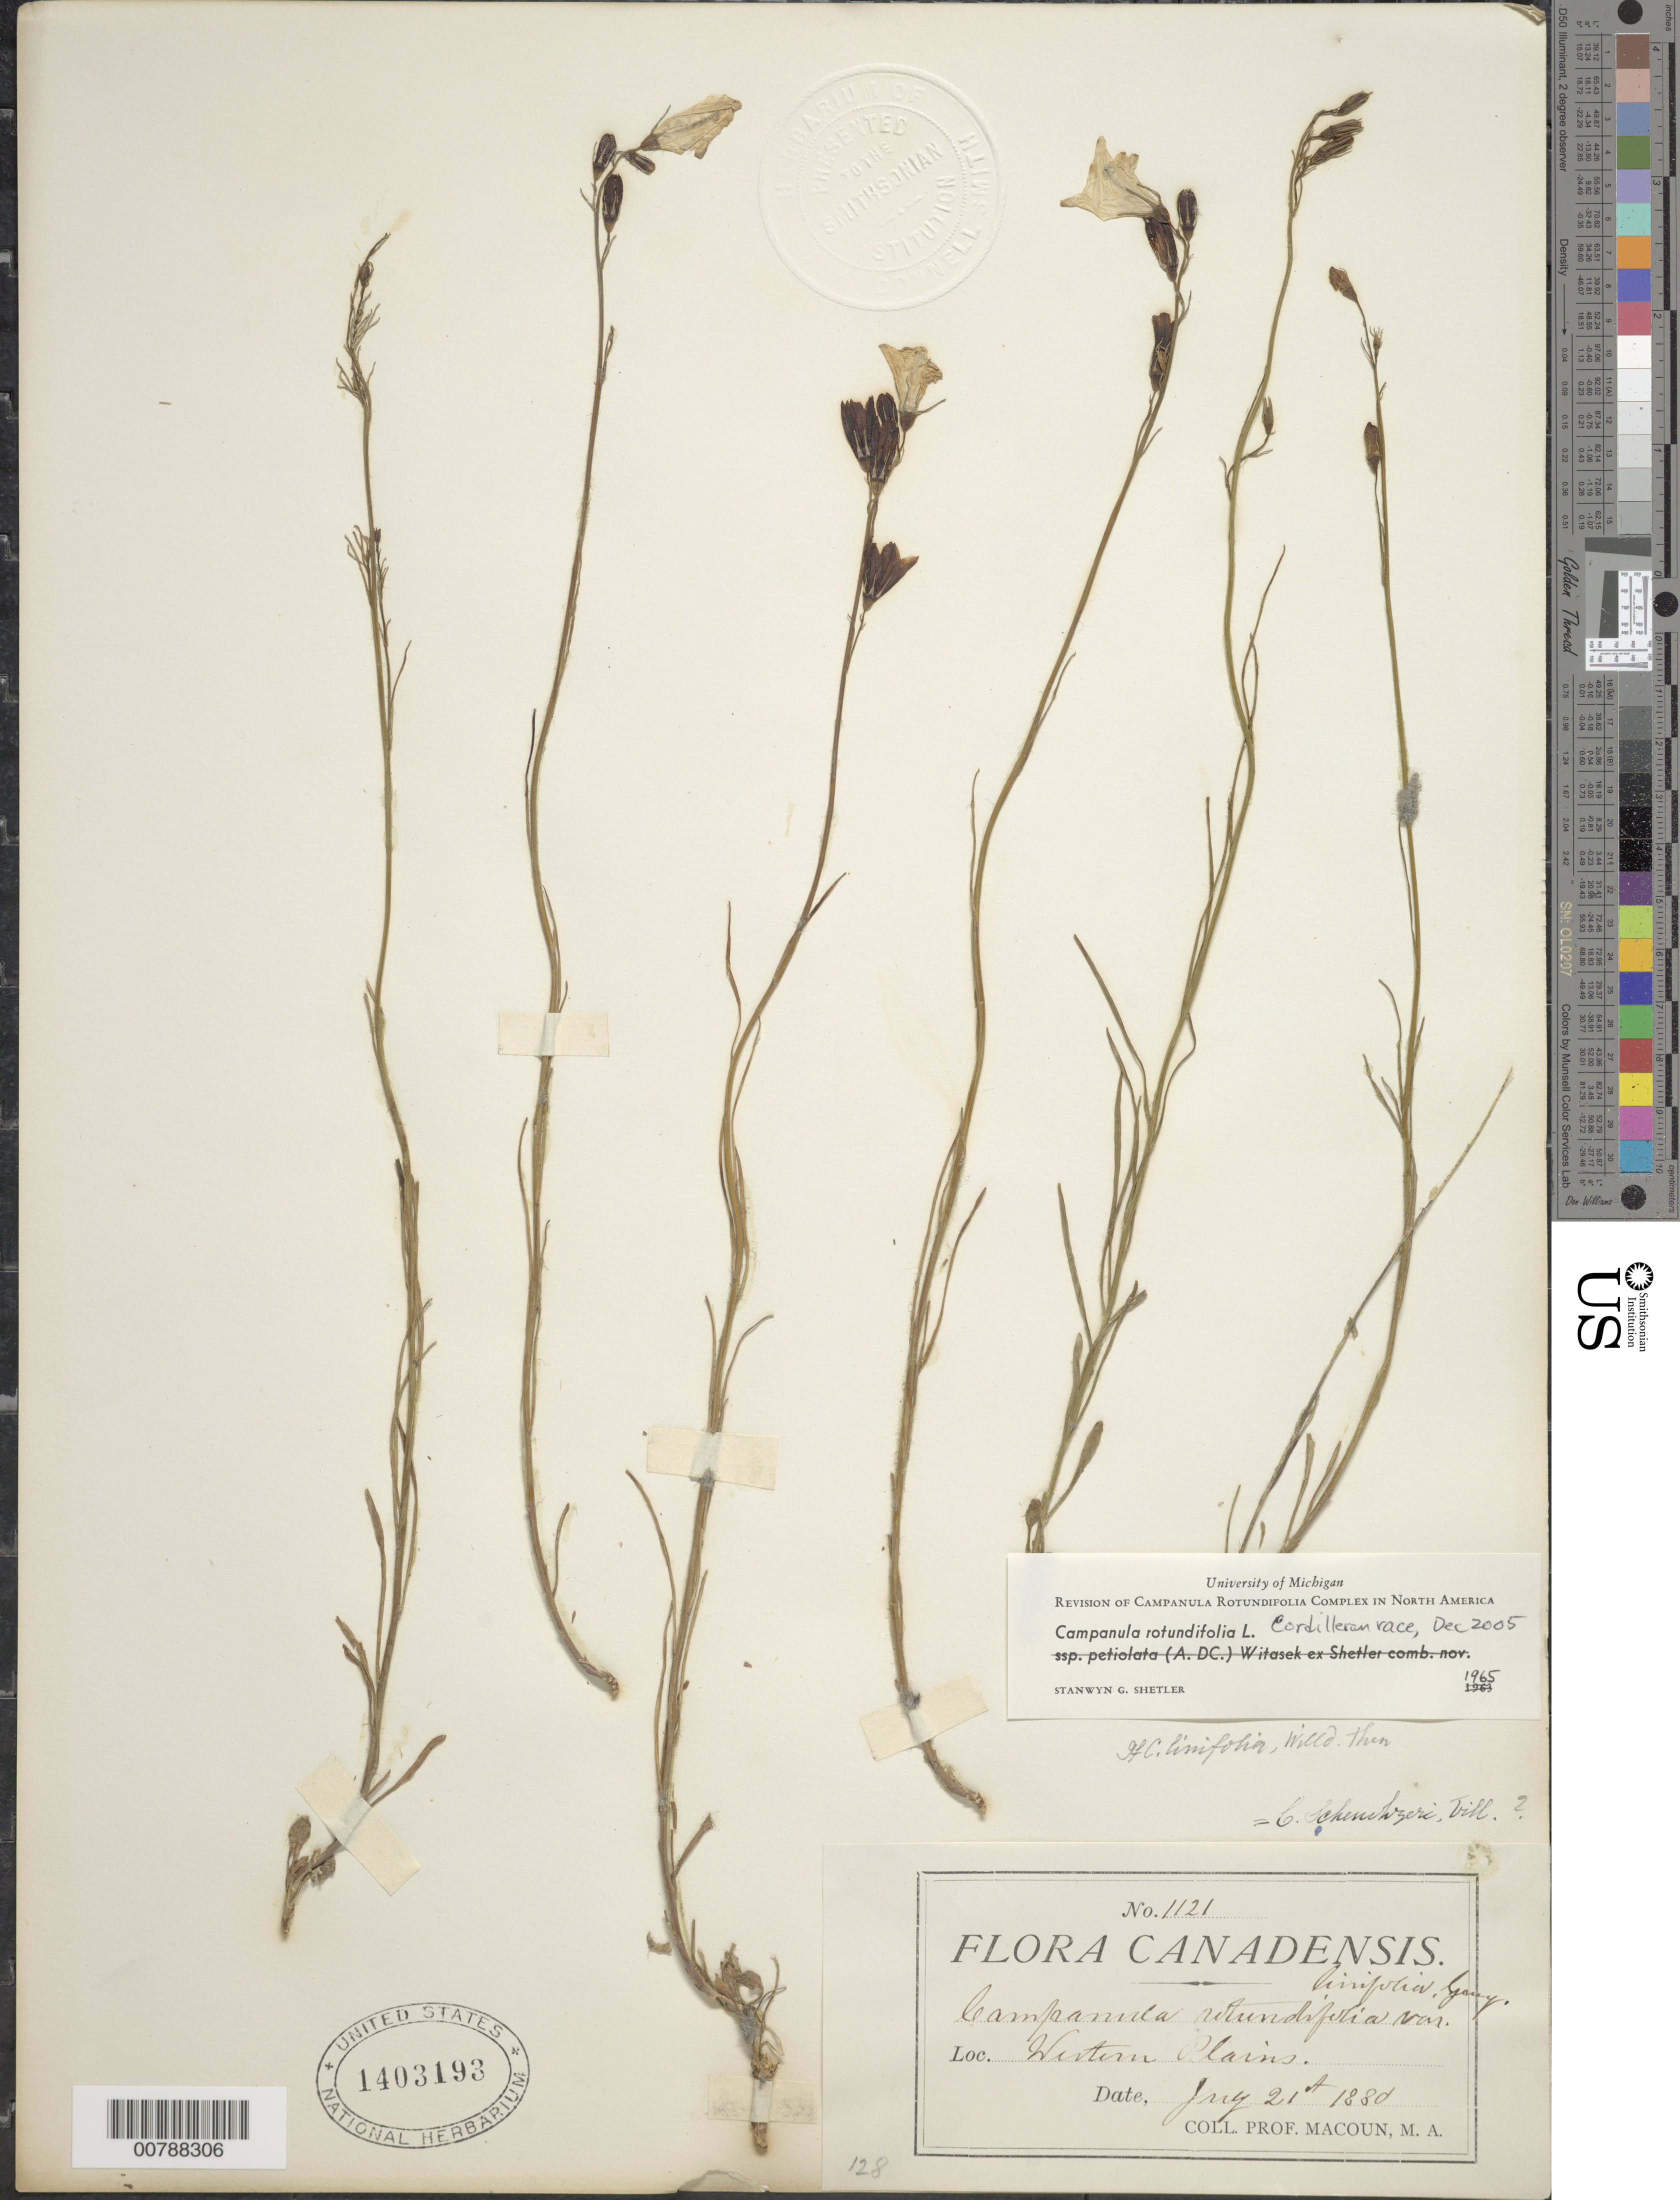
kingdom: Plantae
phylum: Tracheophyta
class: Magnoliopsida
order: Asterales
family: Campanulaceae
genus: Campanula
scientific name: Campanula rotundifolia L. Cordilleran race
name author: L.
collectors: J. M. Macoun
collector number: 1121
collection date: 1880-07-21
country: Canada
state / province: Saskatchewan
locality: Western Plains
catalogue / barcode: US 1403193